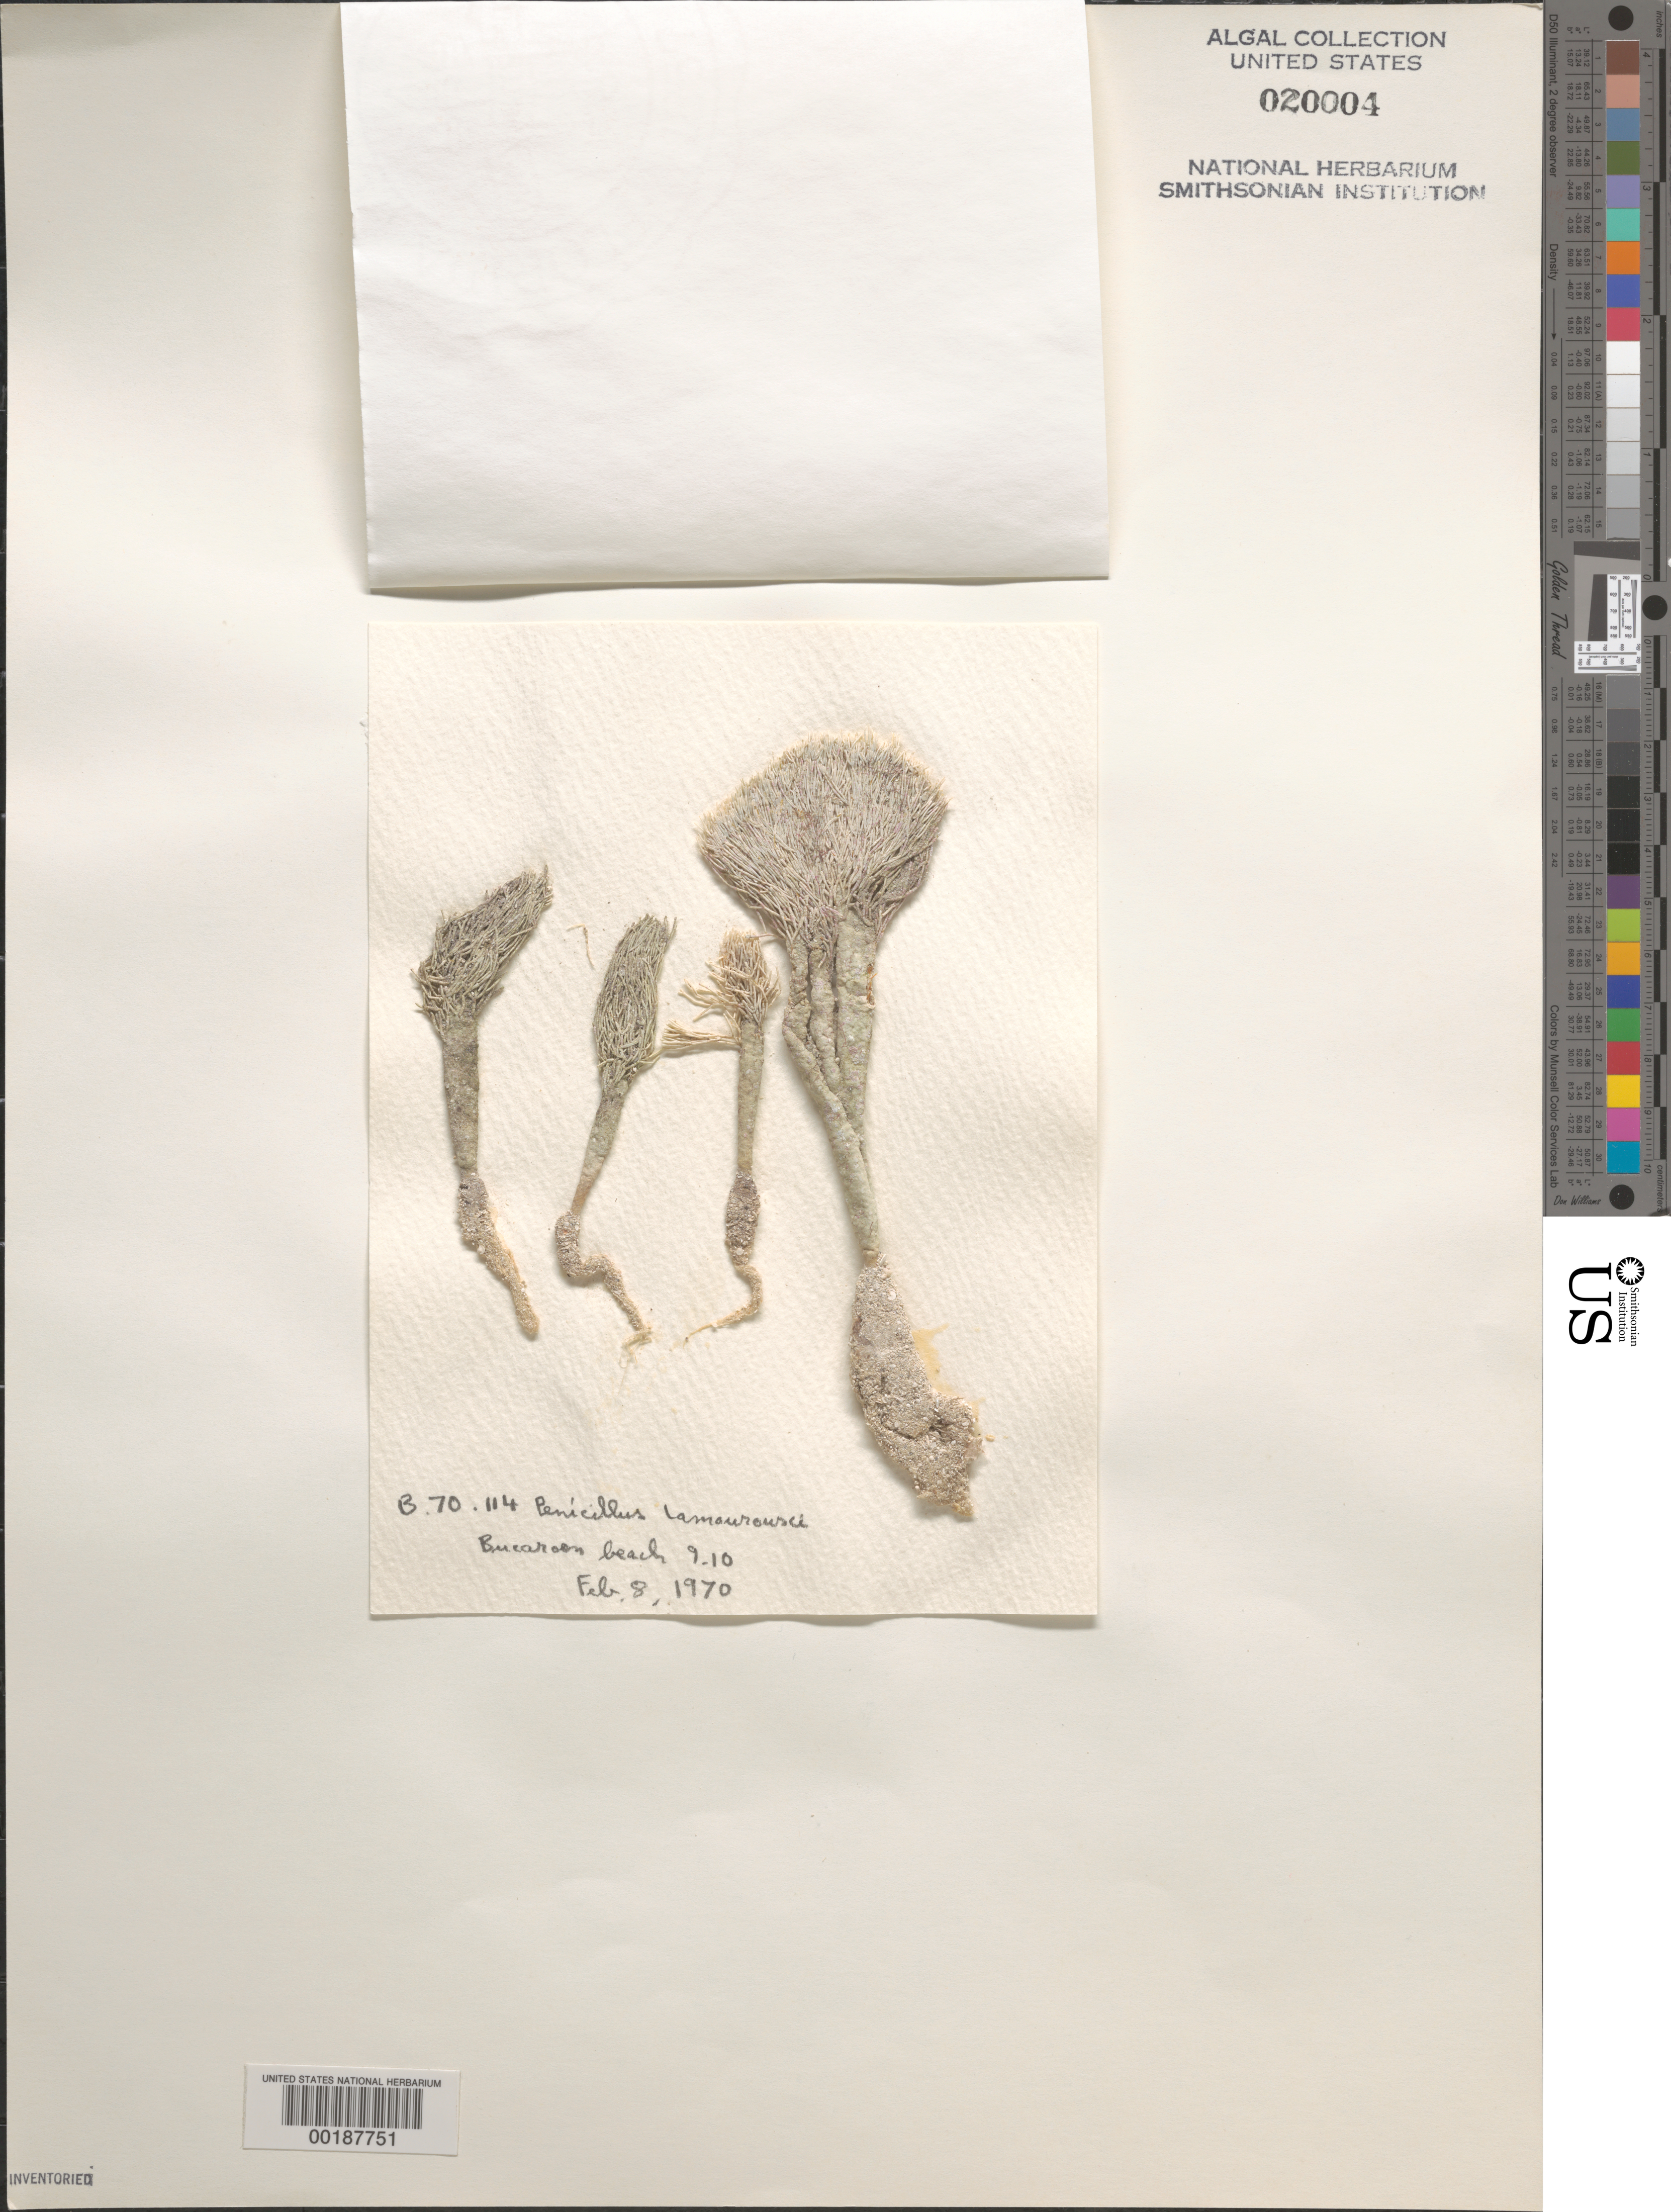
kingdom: Plantae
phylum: Chlorophyta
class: Ulvophyceae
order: Bryopsidales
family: Udoteaceae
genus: Penicillus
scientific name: Penicillus lamourouxii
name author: Decne.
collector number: B-70-114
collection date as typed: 08 Feb 1970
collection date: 1970-02-08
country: Bahamas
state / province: Abaco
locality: Buckaroon beach, great abaco island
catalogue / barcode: US 20004